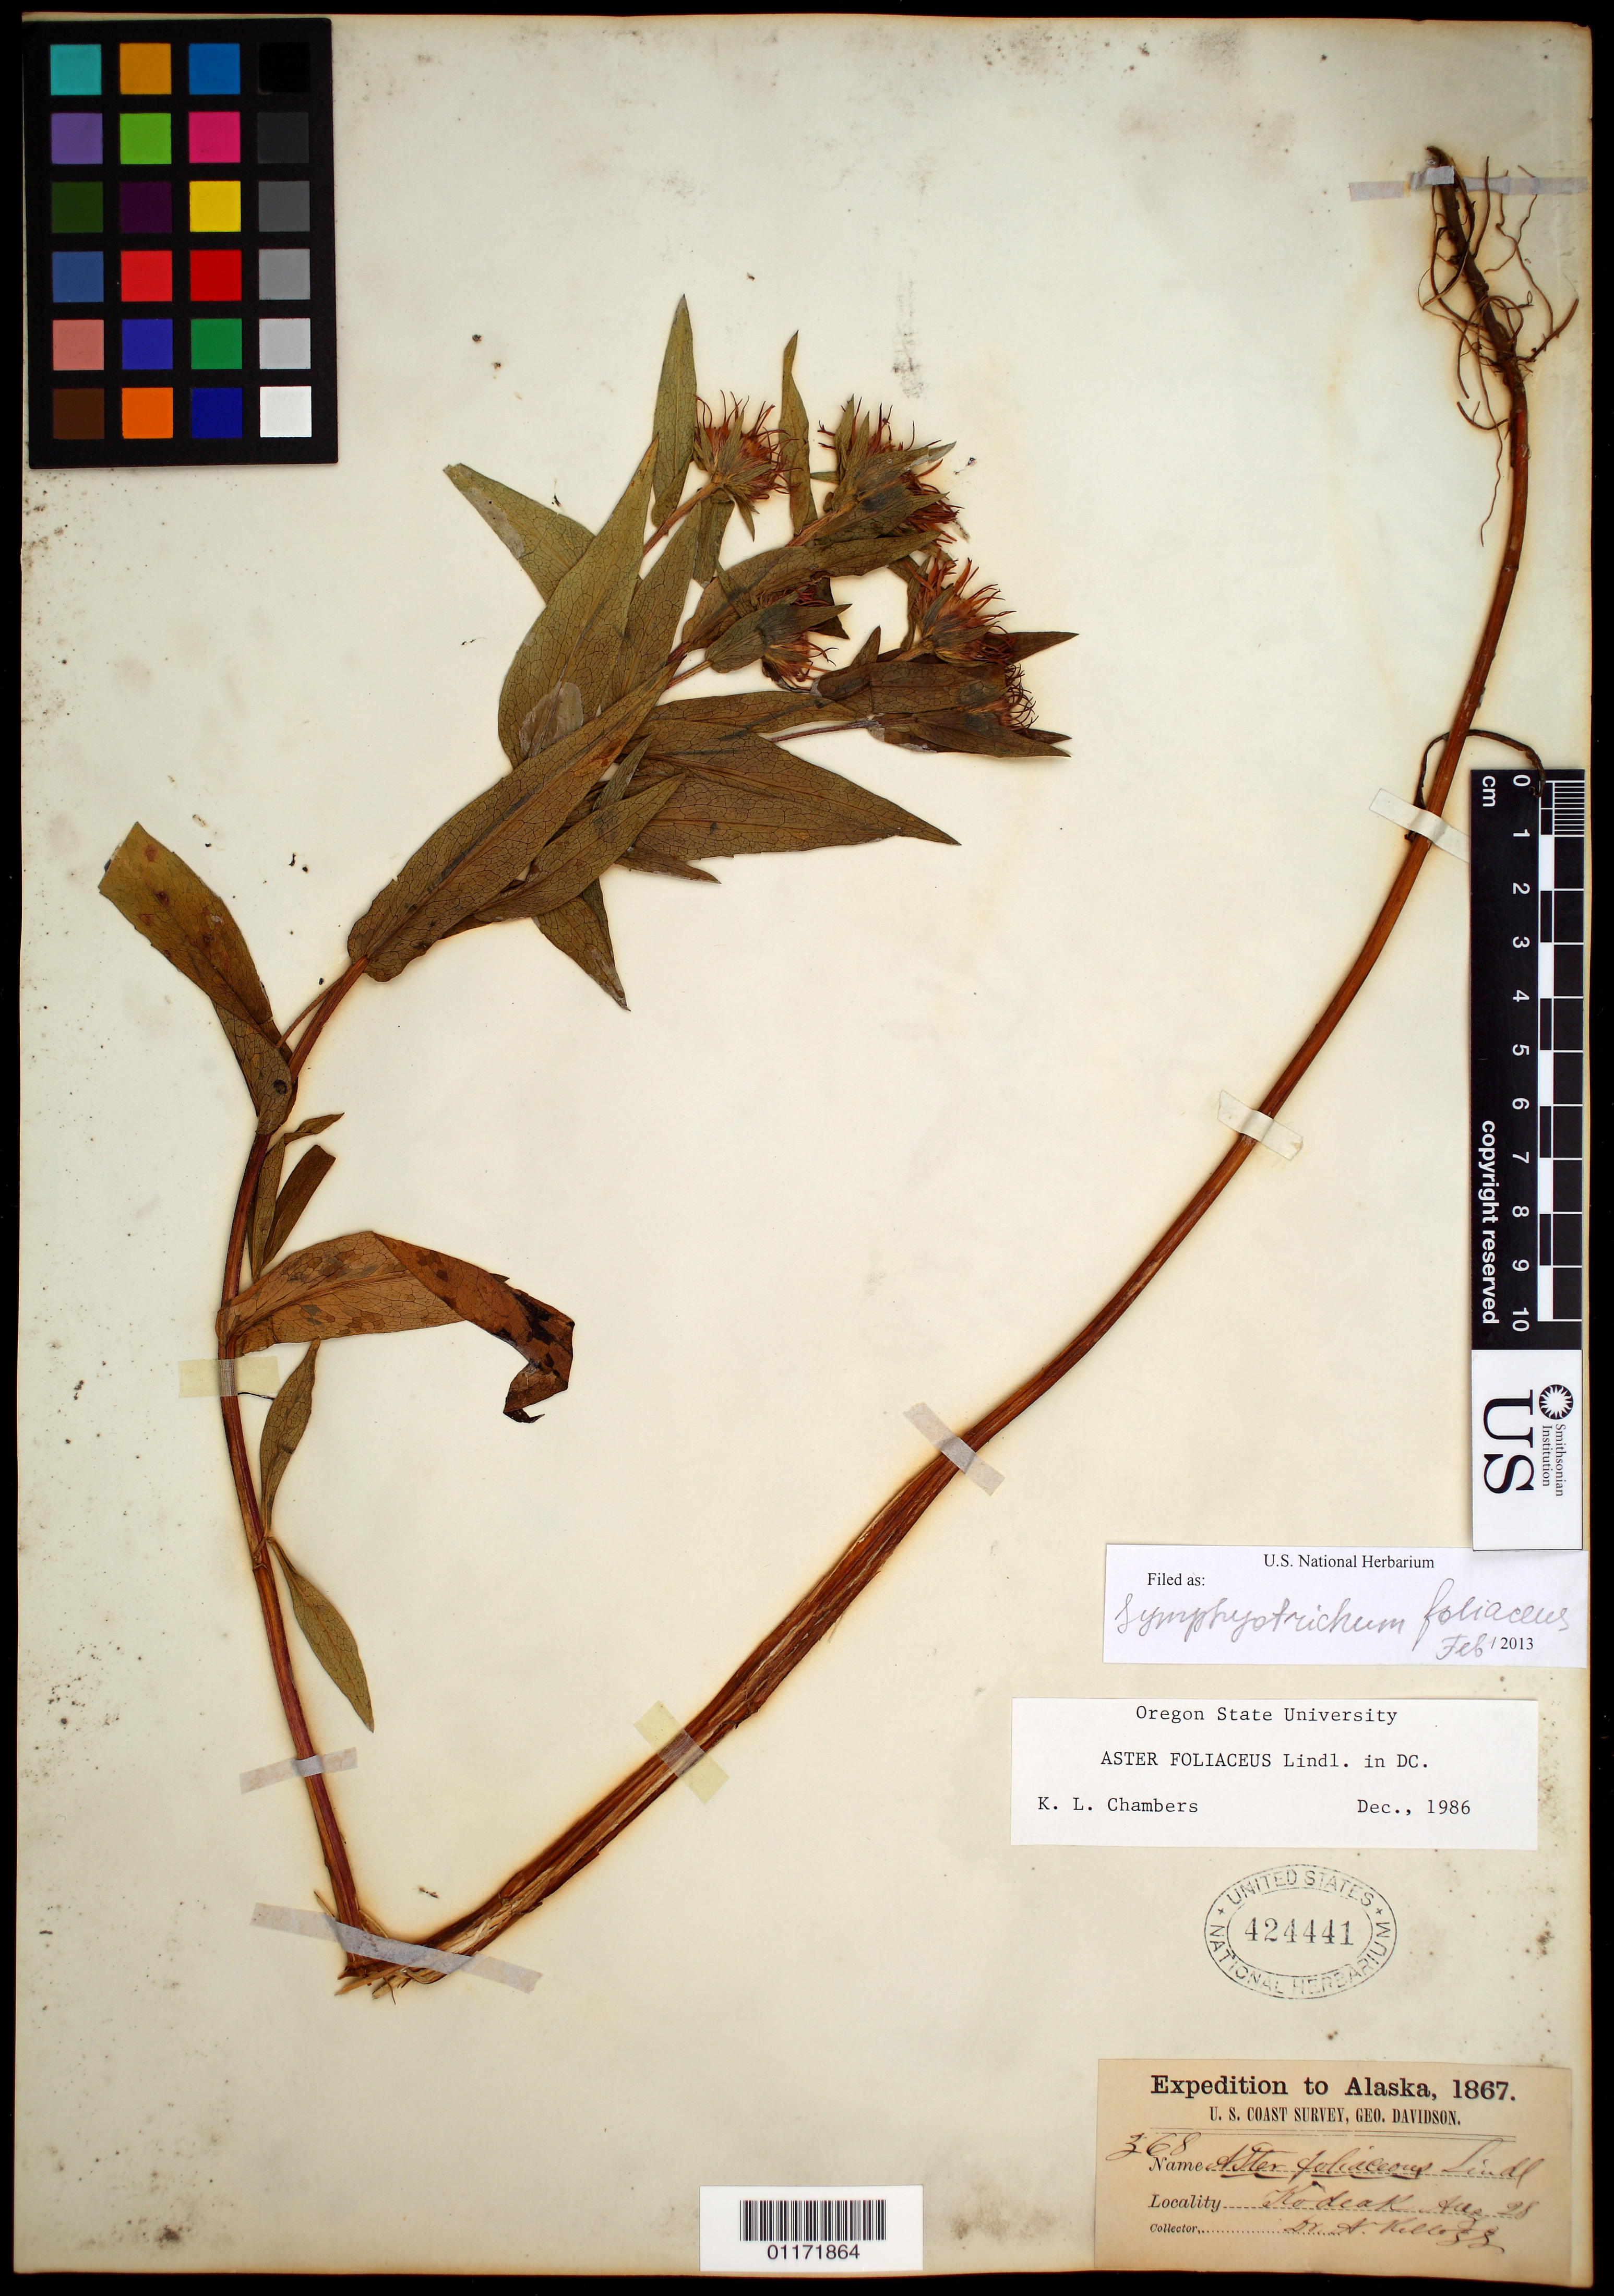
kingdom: Plantae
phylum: Tracheophyta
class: Magnoliopsida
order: Asterales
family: Asteraceae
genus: Symphyotrichum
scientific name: Symphyotrichum foliaceum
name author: (Lindl. ex DC.) G.L. Nesom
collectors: A. Kellog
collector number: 368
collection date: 1867-08-28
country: United States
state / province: Alaska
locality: Kodiak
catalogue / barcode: US 424441